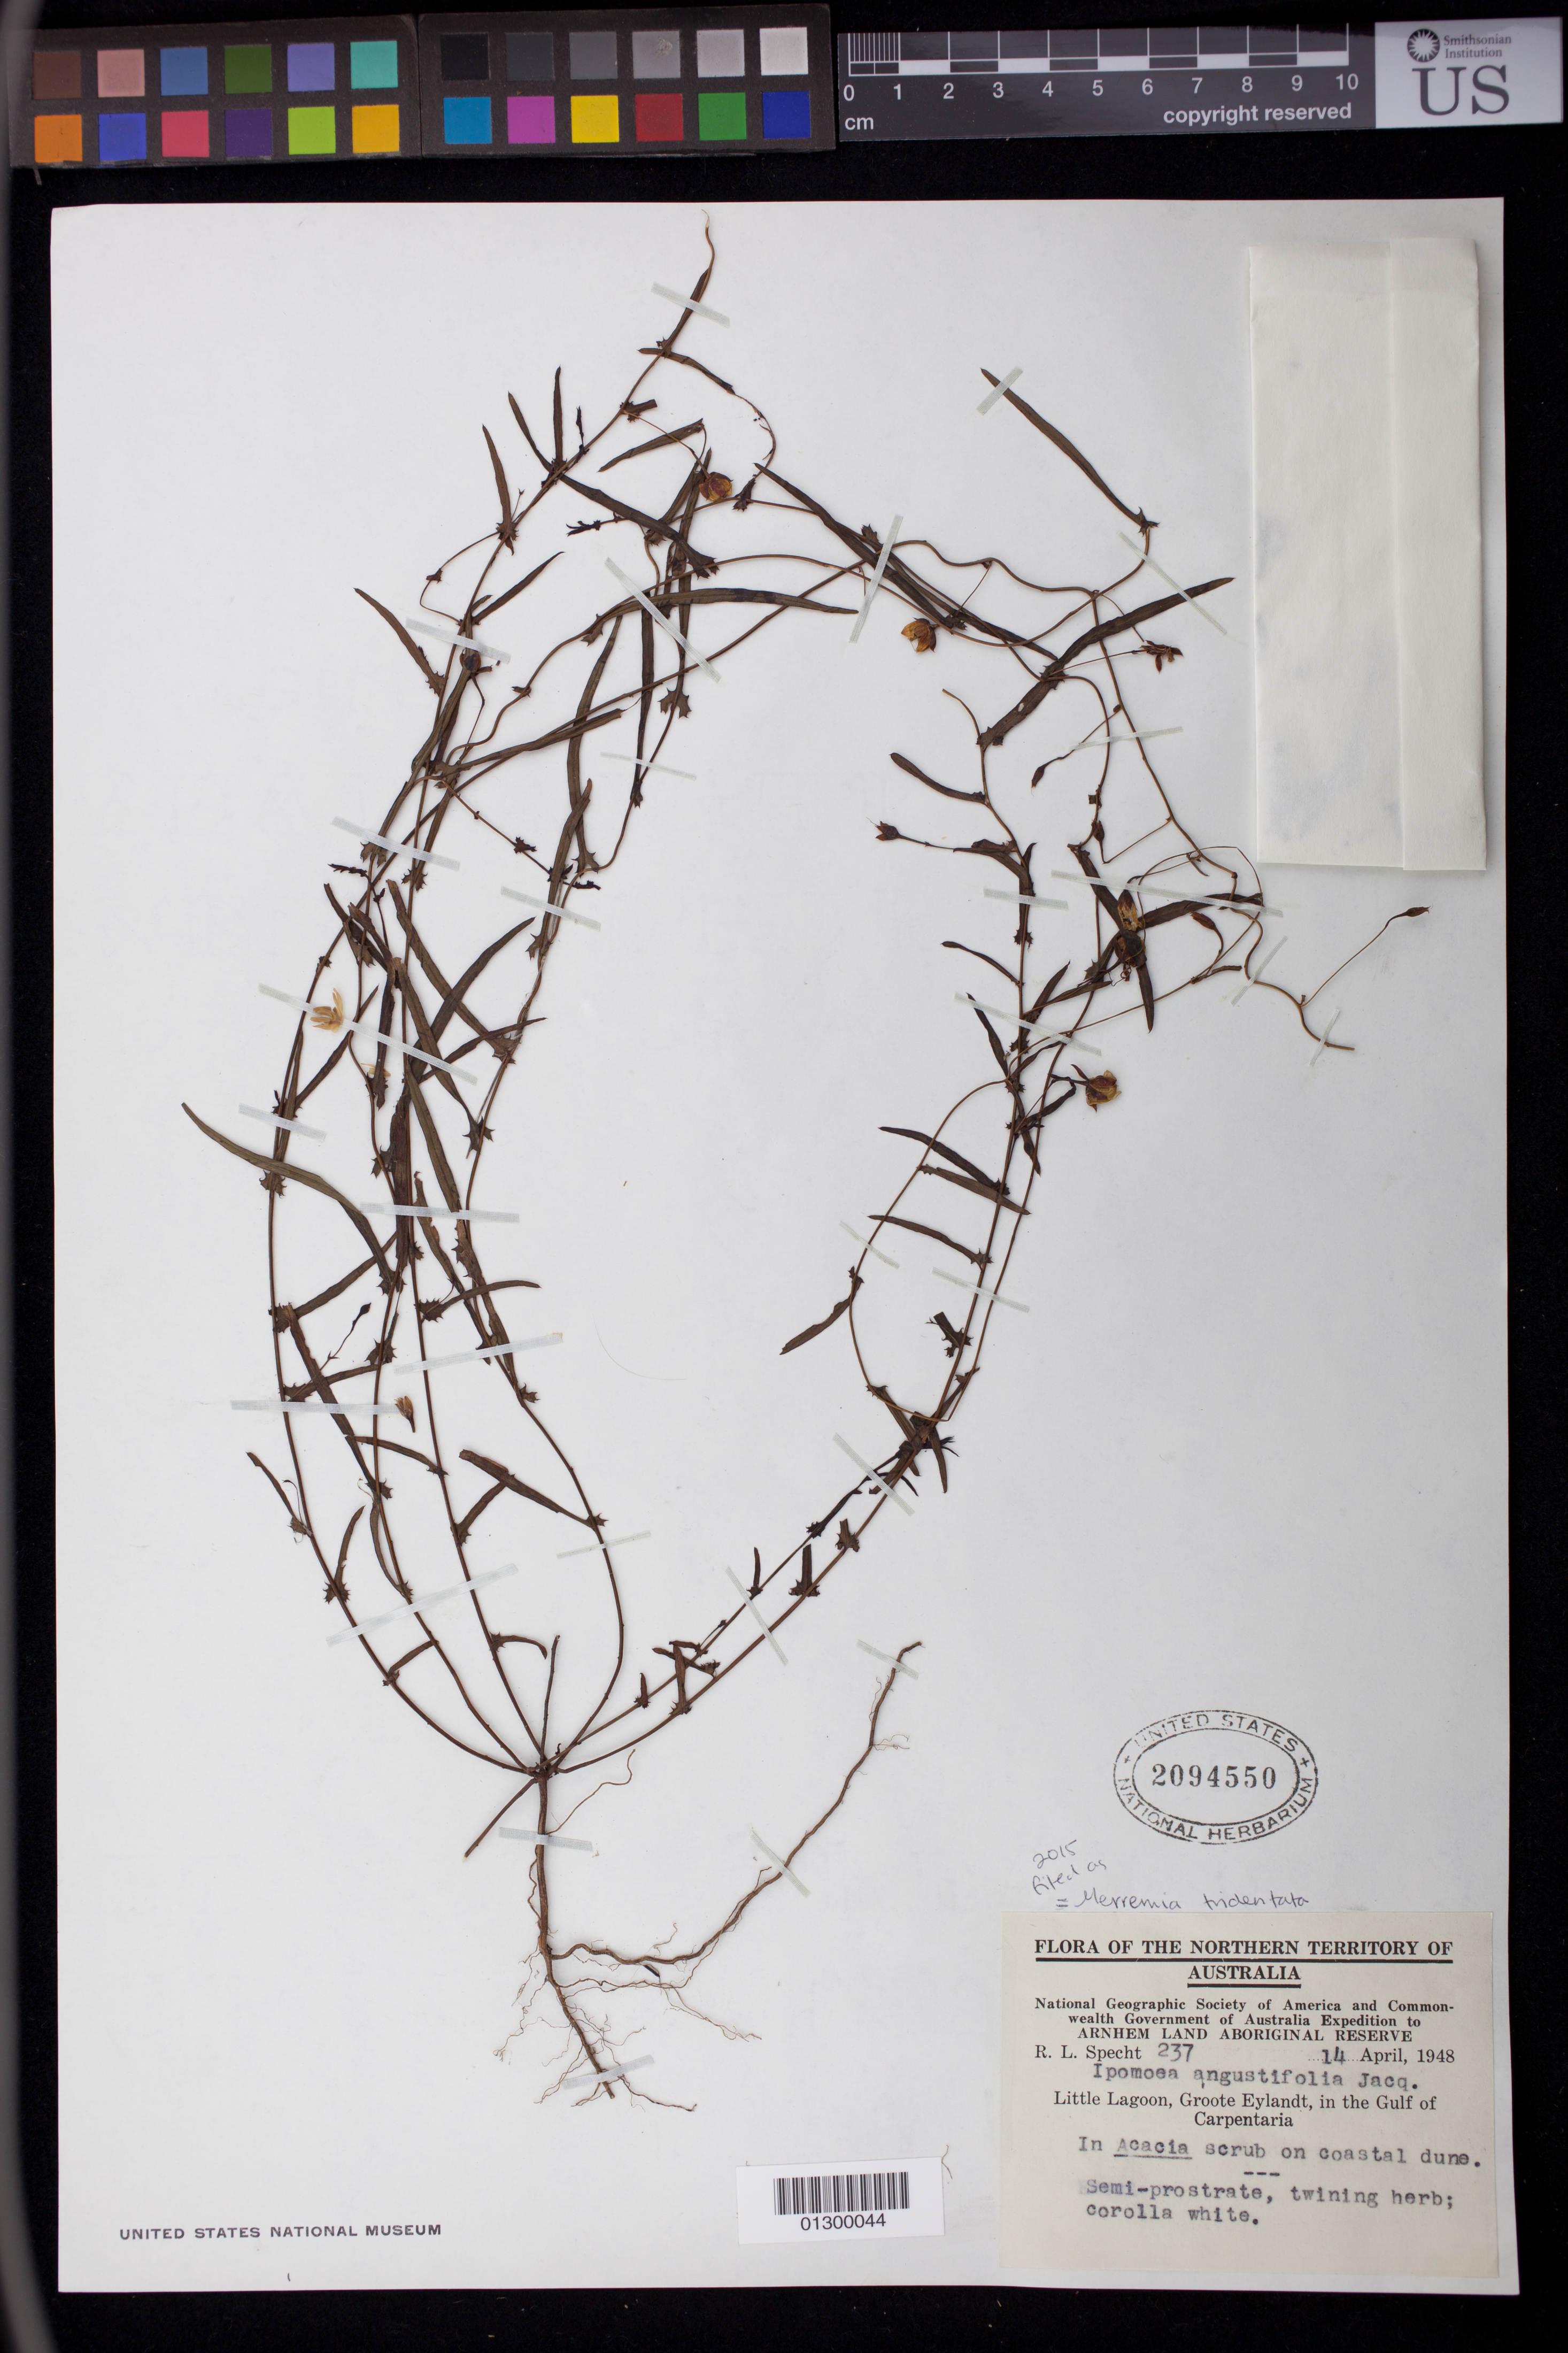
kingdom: Plantae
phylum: Tracheophyta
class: Magnoliopsida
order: Solanales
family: Convolvulaceae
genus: Xenostegia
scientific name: Xenostegia tridentata subsp. hastata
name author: (Ooststr.) Parmar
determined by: Strong, Mark T., (BOT), Smithsonian Institution - National Museum of Natural History (UNITED STATES)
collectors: R. L. Specht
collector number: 237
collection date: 1948-04-14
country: Australia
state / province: Northern Territory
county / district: East Arnhem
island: Groote Eylandt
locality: Little Lagoon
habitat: In Acacia scrub on coastal dune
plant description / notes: Semi-prostrate, twining herb; corolla white.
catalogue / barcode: US 2094550